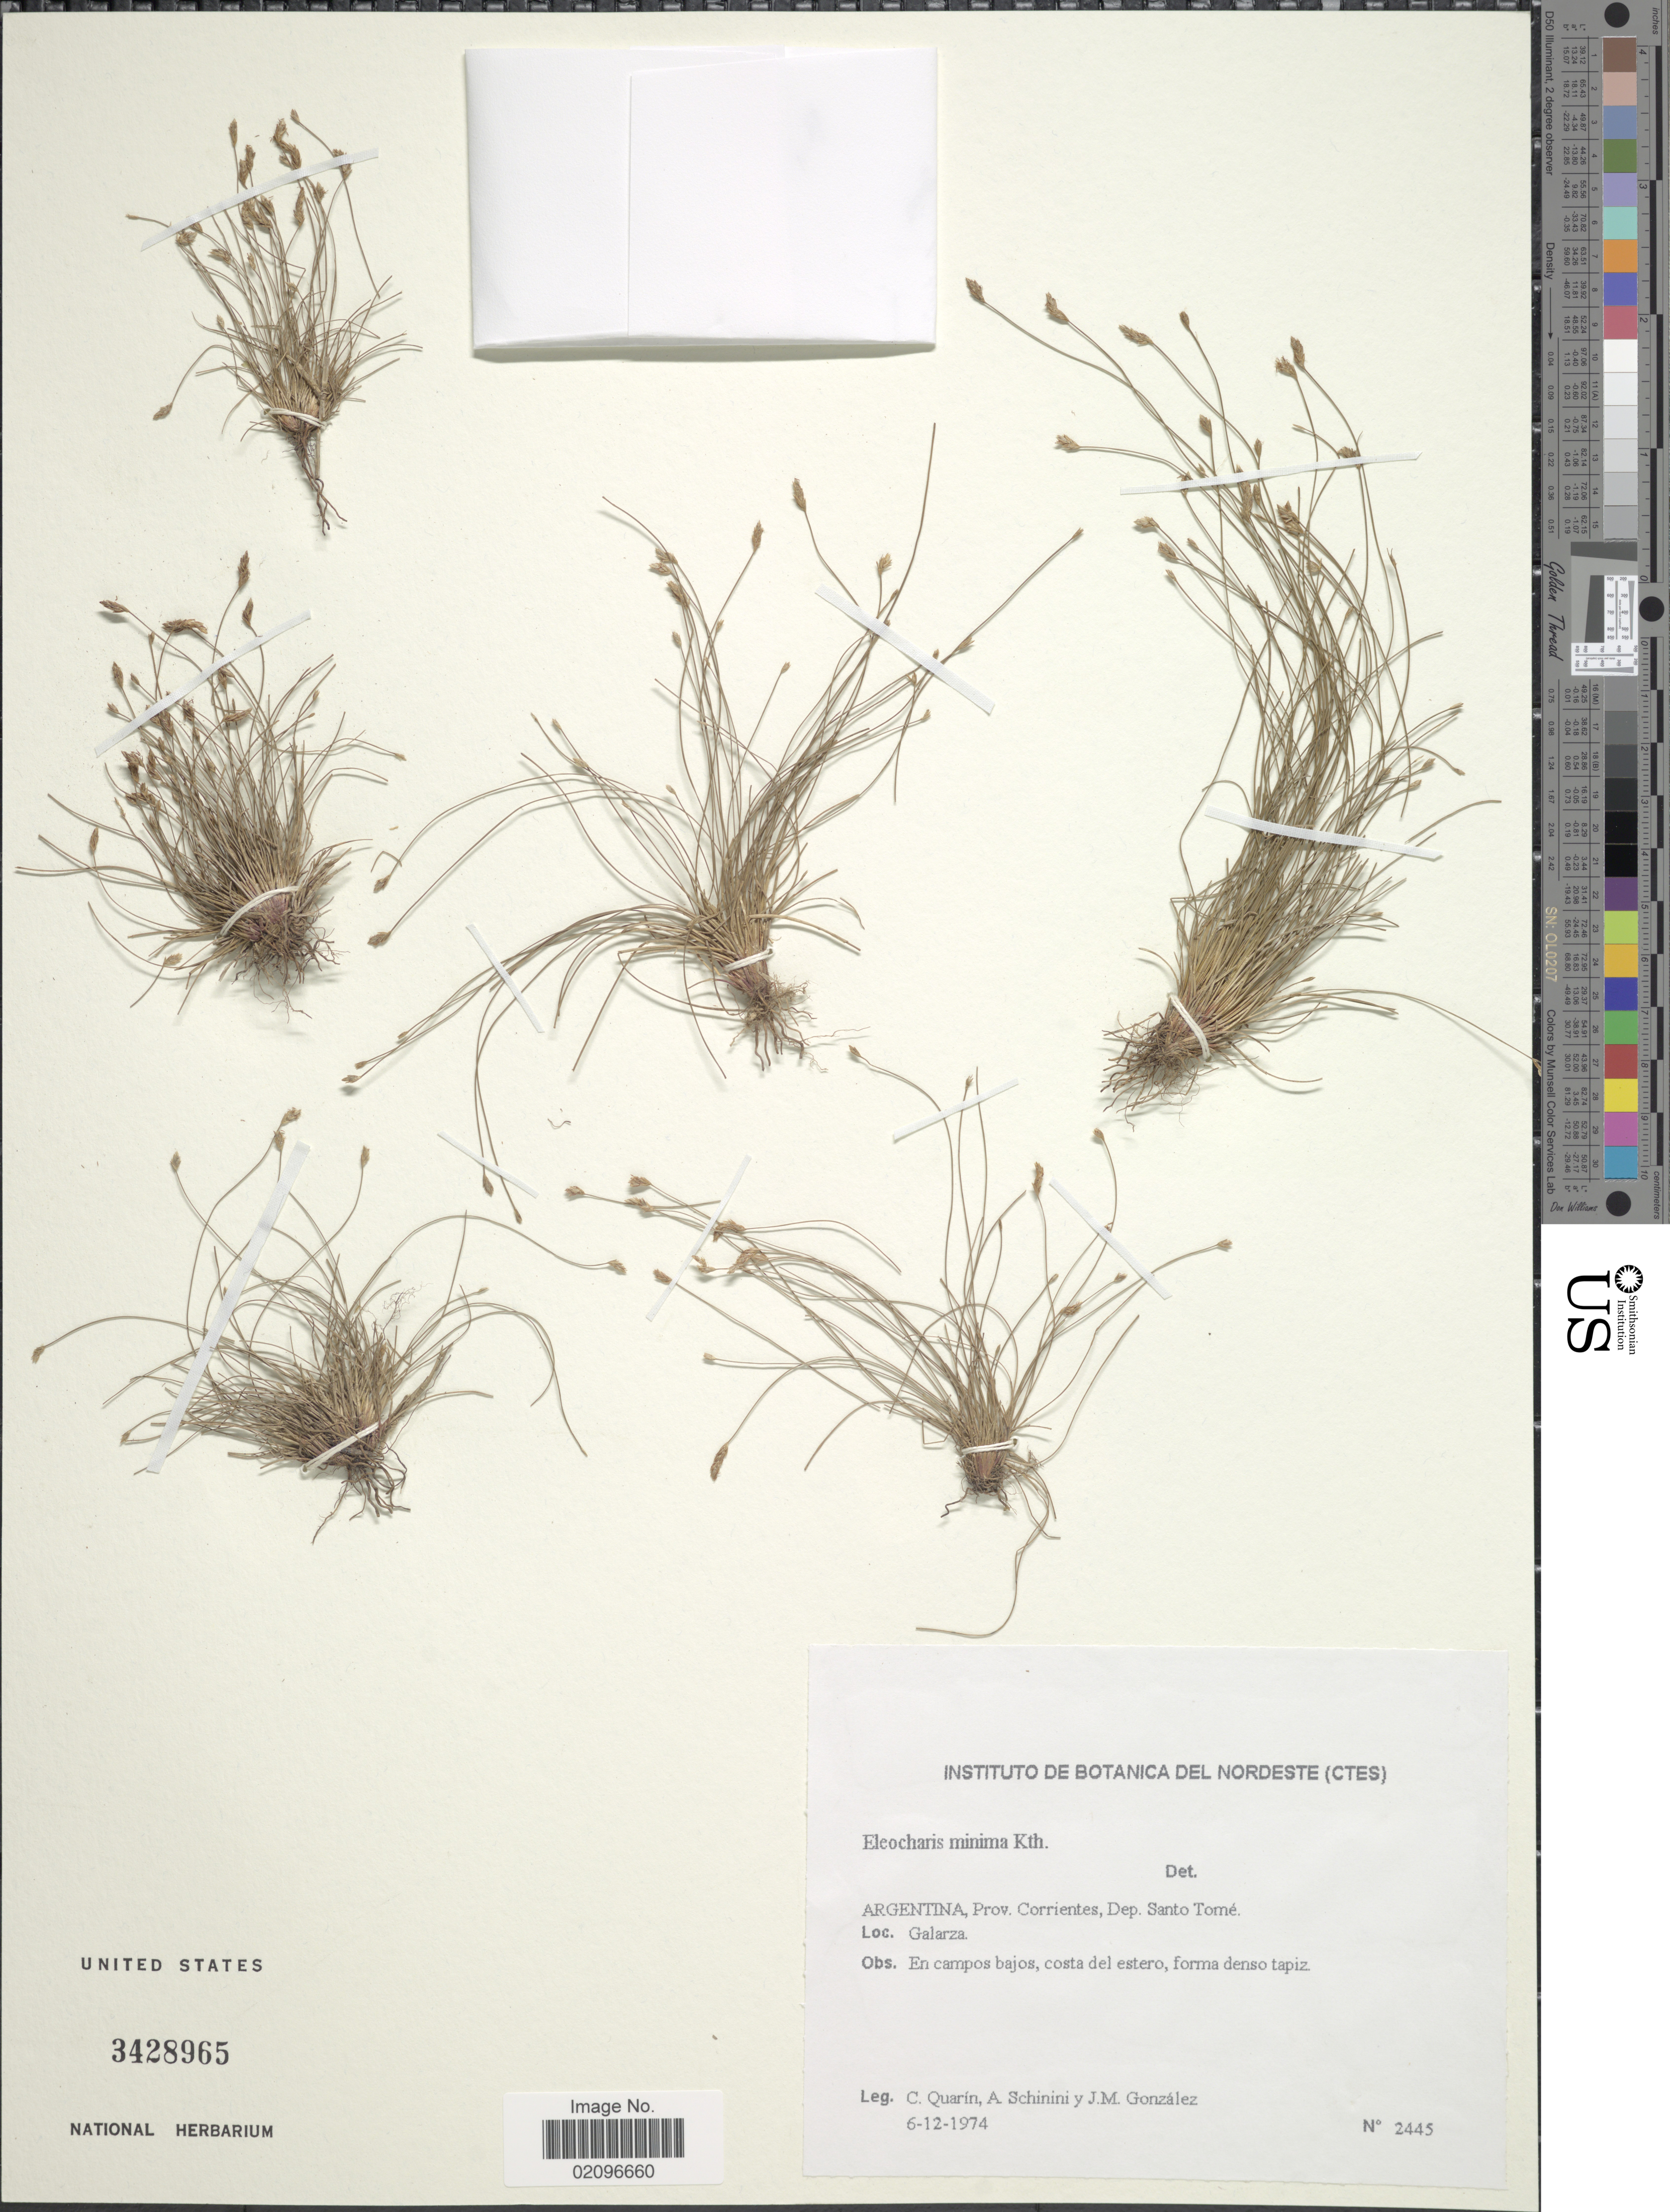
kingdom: Plantae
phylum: Tracheophyta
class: Liliopsida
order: Poales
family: Cyperaceae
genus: Eleocharis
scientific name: Eleocharis minima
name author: Kunth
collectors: C. Quarin, A. Schinini & J. M. Gonzalez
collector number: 2445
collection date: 1974-12-06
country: Argentina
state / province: Corrientes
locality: Prov. Corrientes, Dept. Santo Torne., Galarza.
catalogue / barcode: US 3428965